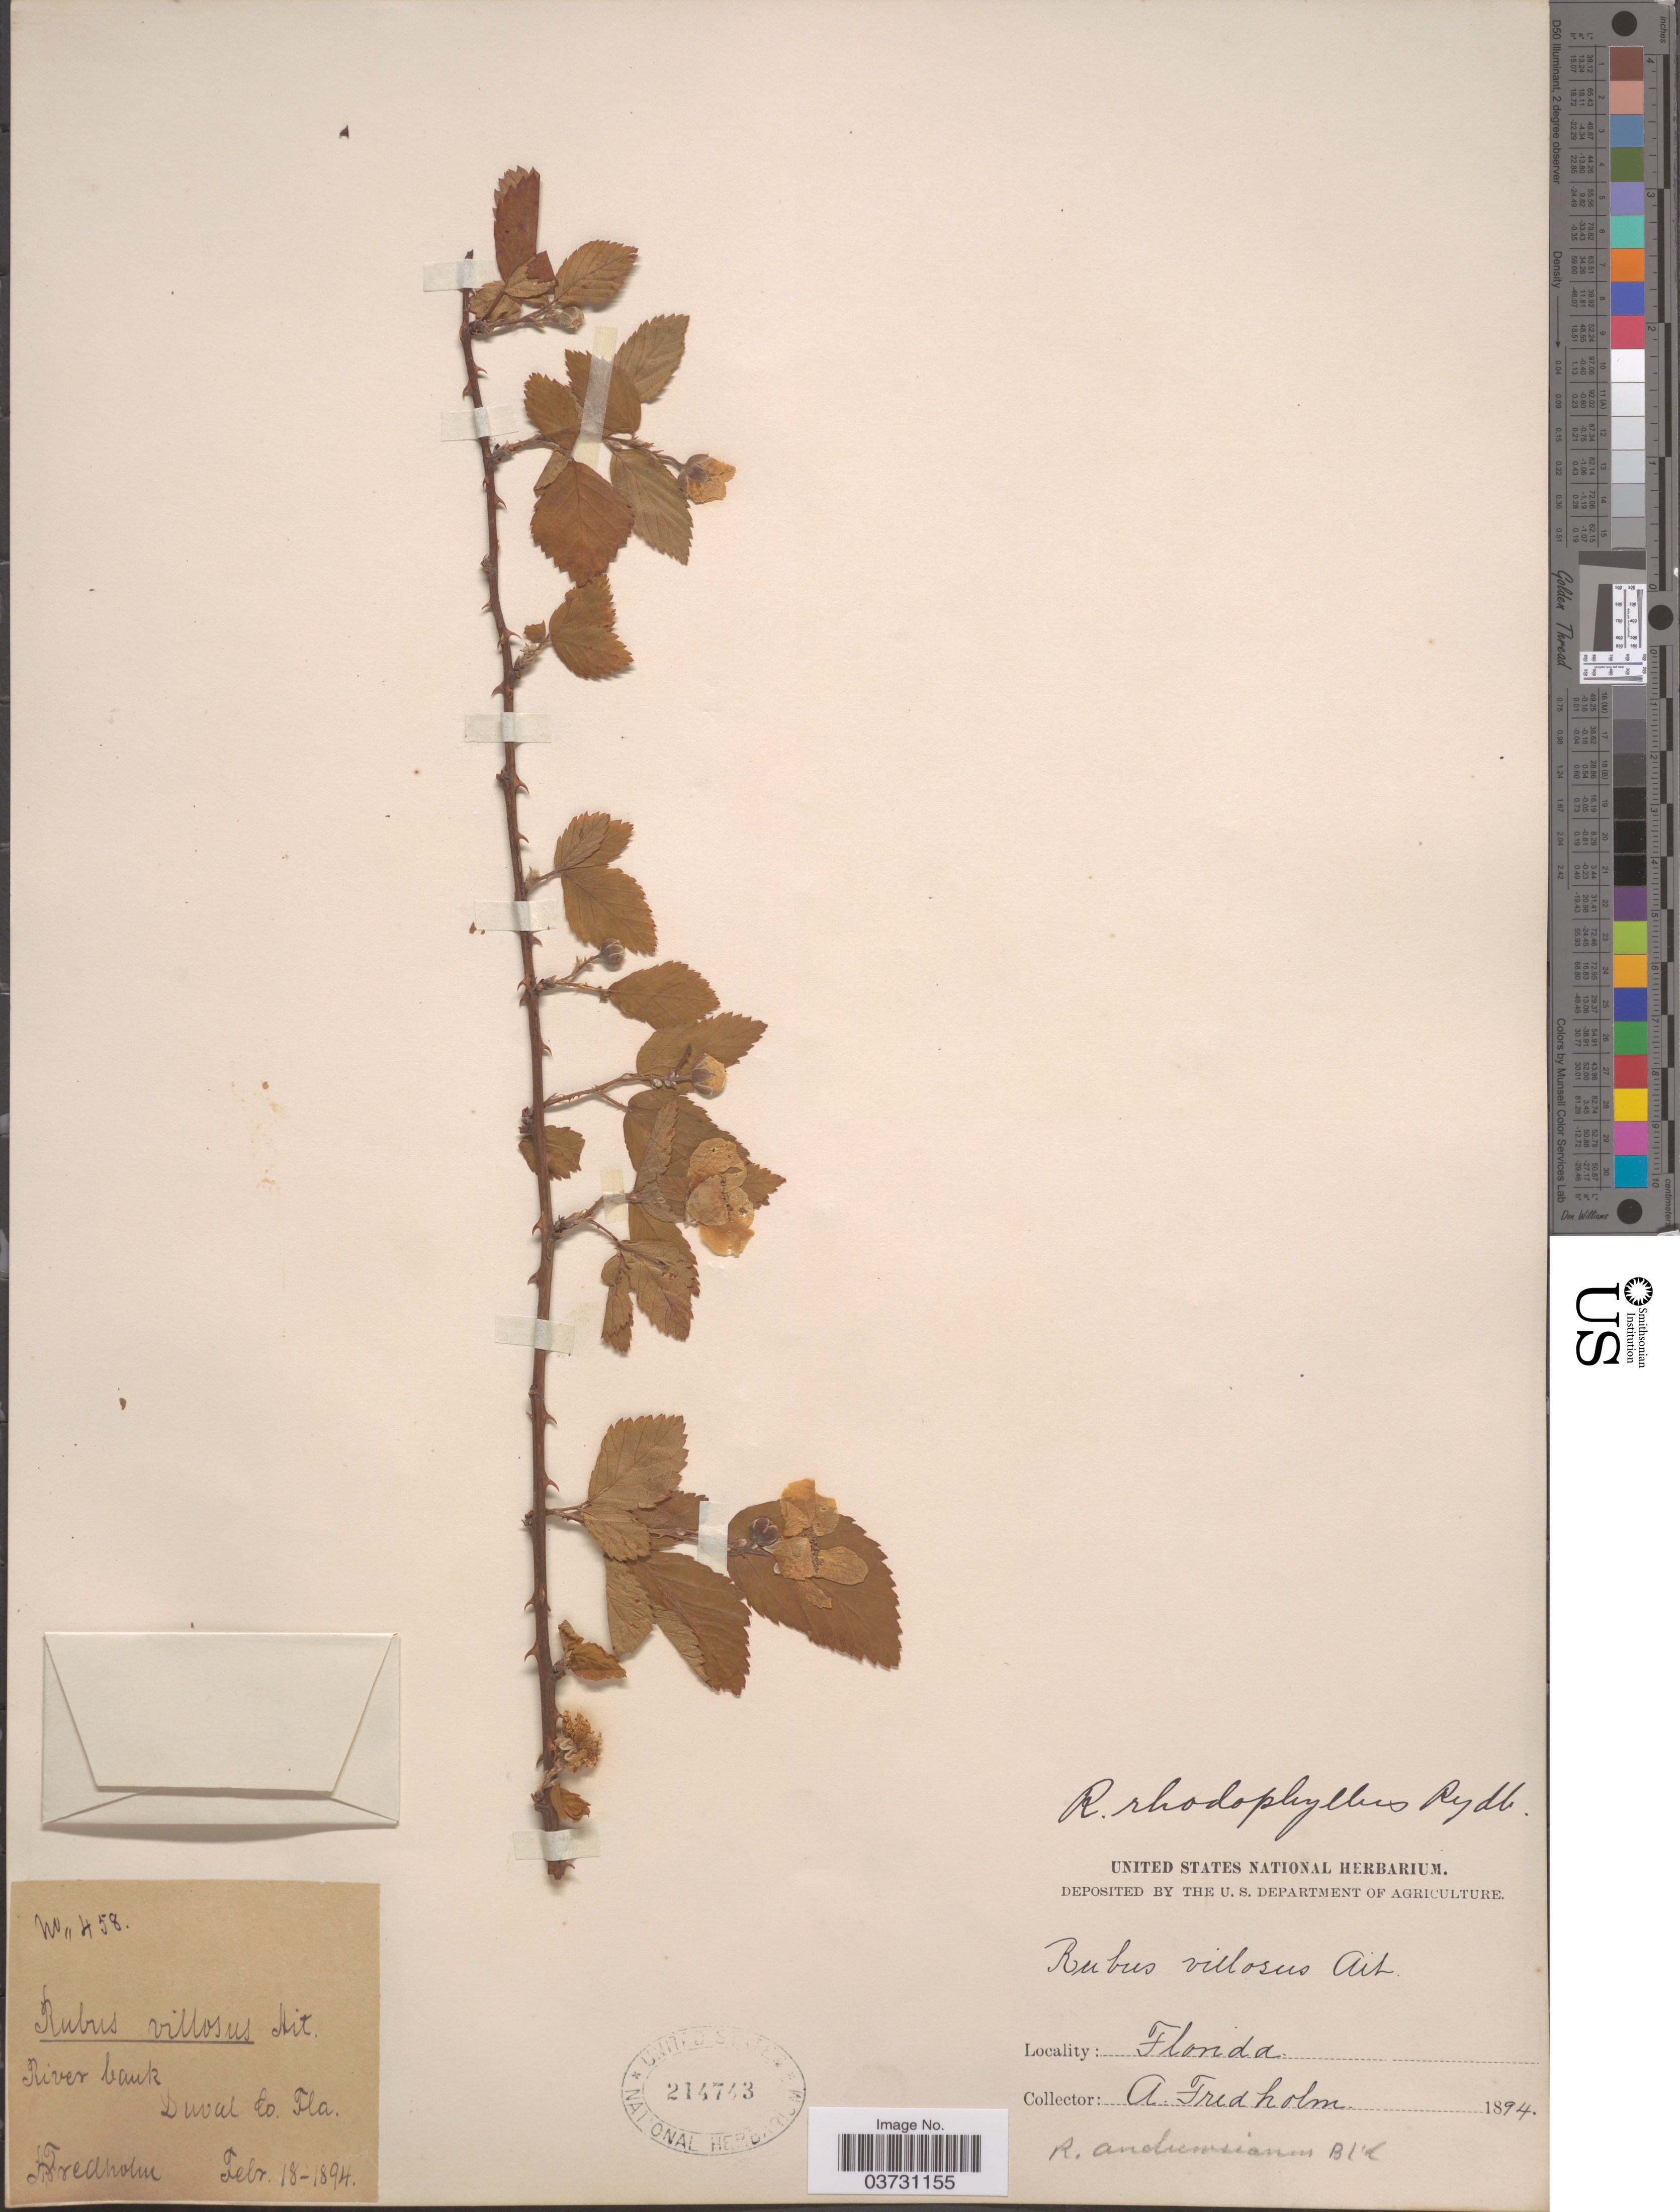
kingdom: Plantae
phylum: Tracheophyta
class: Magnoliopsida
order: Rosales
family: Rosaceae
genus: Rubus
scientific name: Rubus rhodophyllus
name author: Rydb.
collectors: A. Fredholm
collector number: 458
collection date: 1894-02-18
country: United States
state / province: Florida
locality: River bank, Duval Co.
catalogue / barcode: US 214743